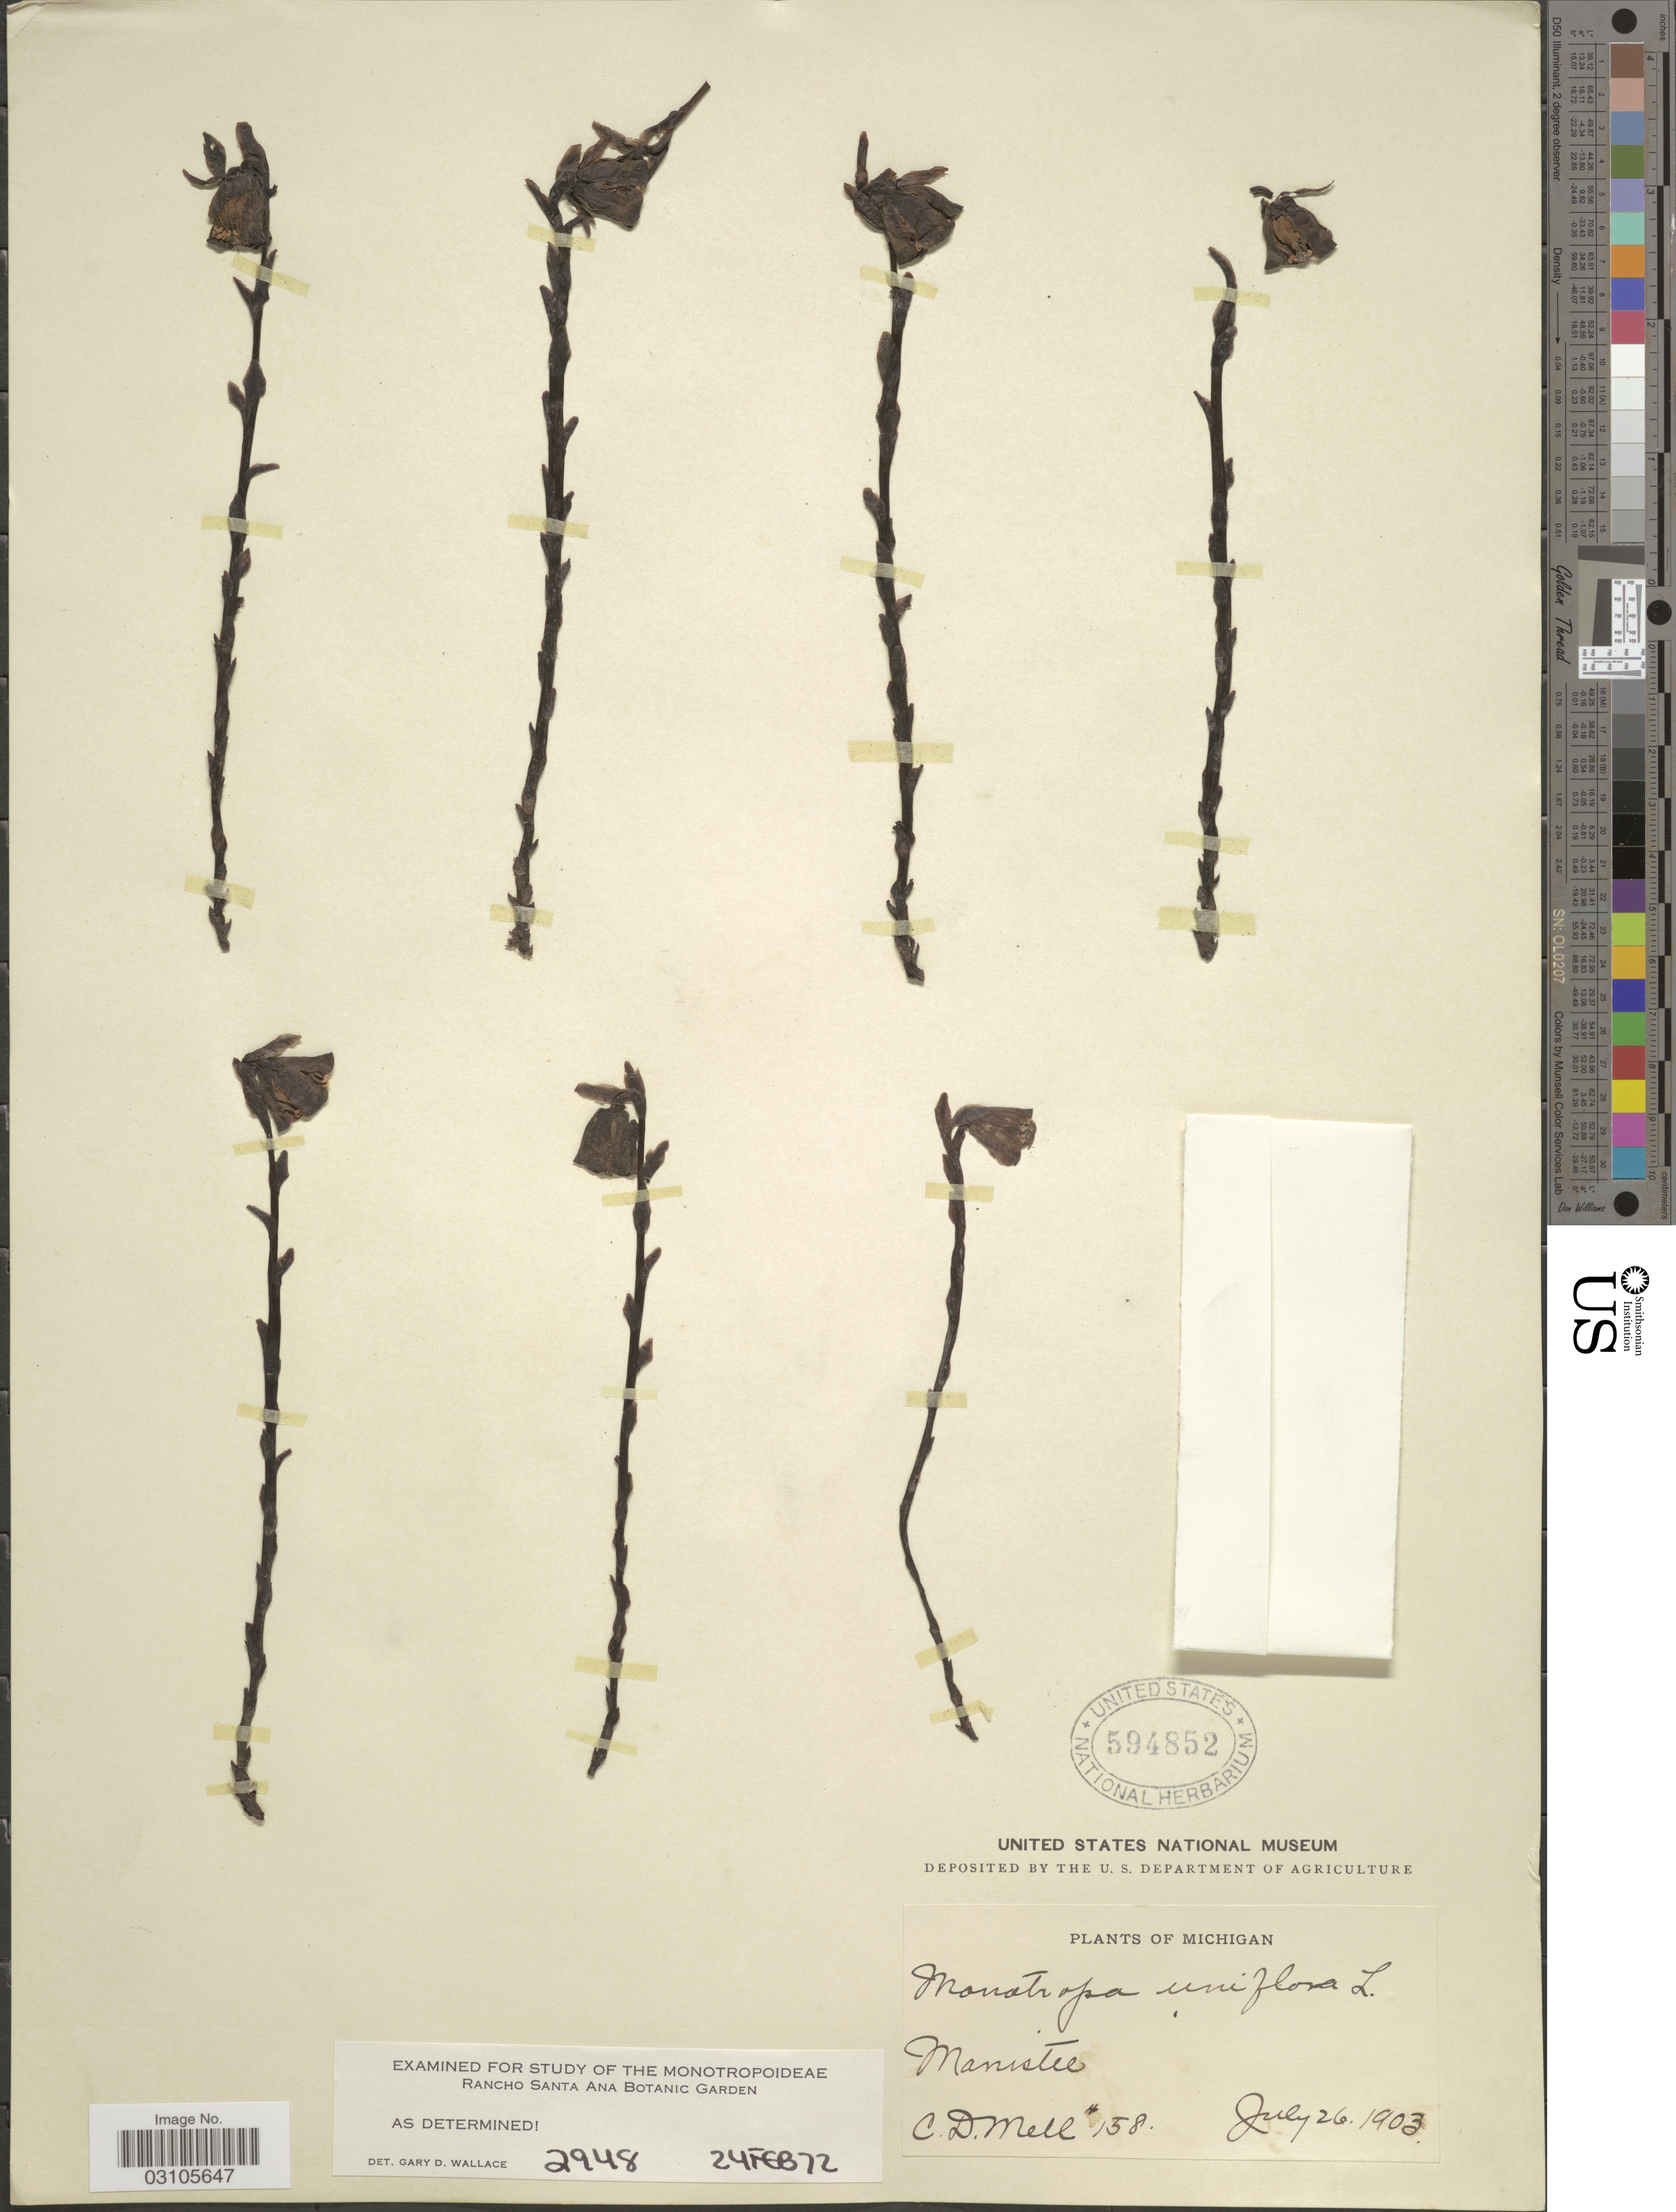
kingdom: Plantae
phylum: Tracheophyta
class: Magnoliopsida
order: Ericales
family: Ericaceae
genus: Monotropa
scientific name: Monotropa uniflora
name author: L.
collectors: C. D. Mell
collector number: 158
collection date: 1903-07-26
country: United States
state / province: Michigan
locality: Manistee.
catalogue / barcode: US 594852